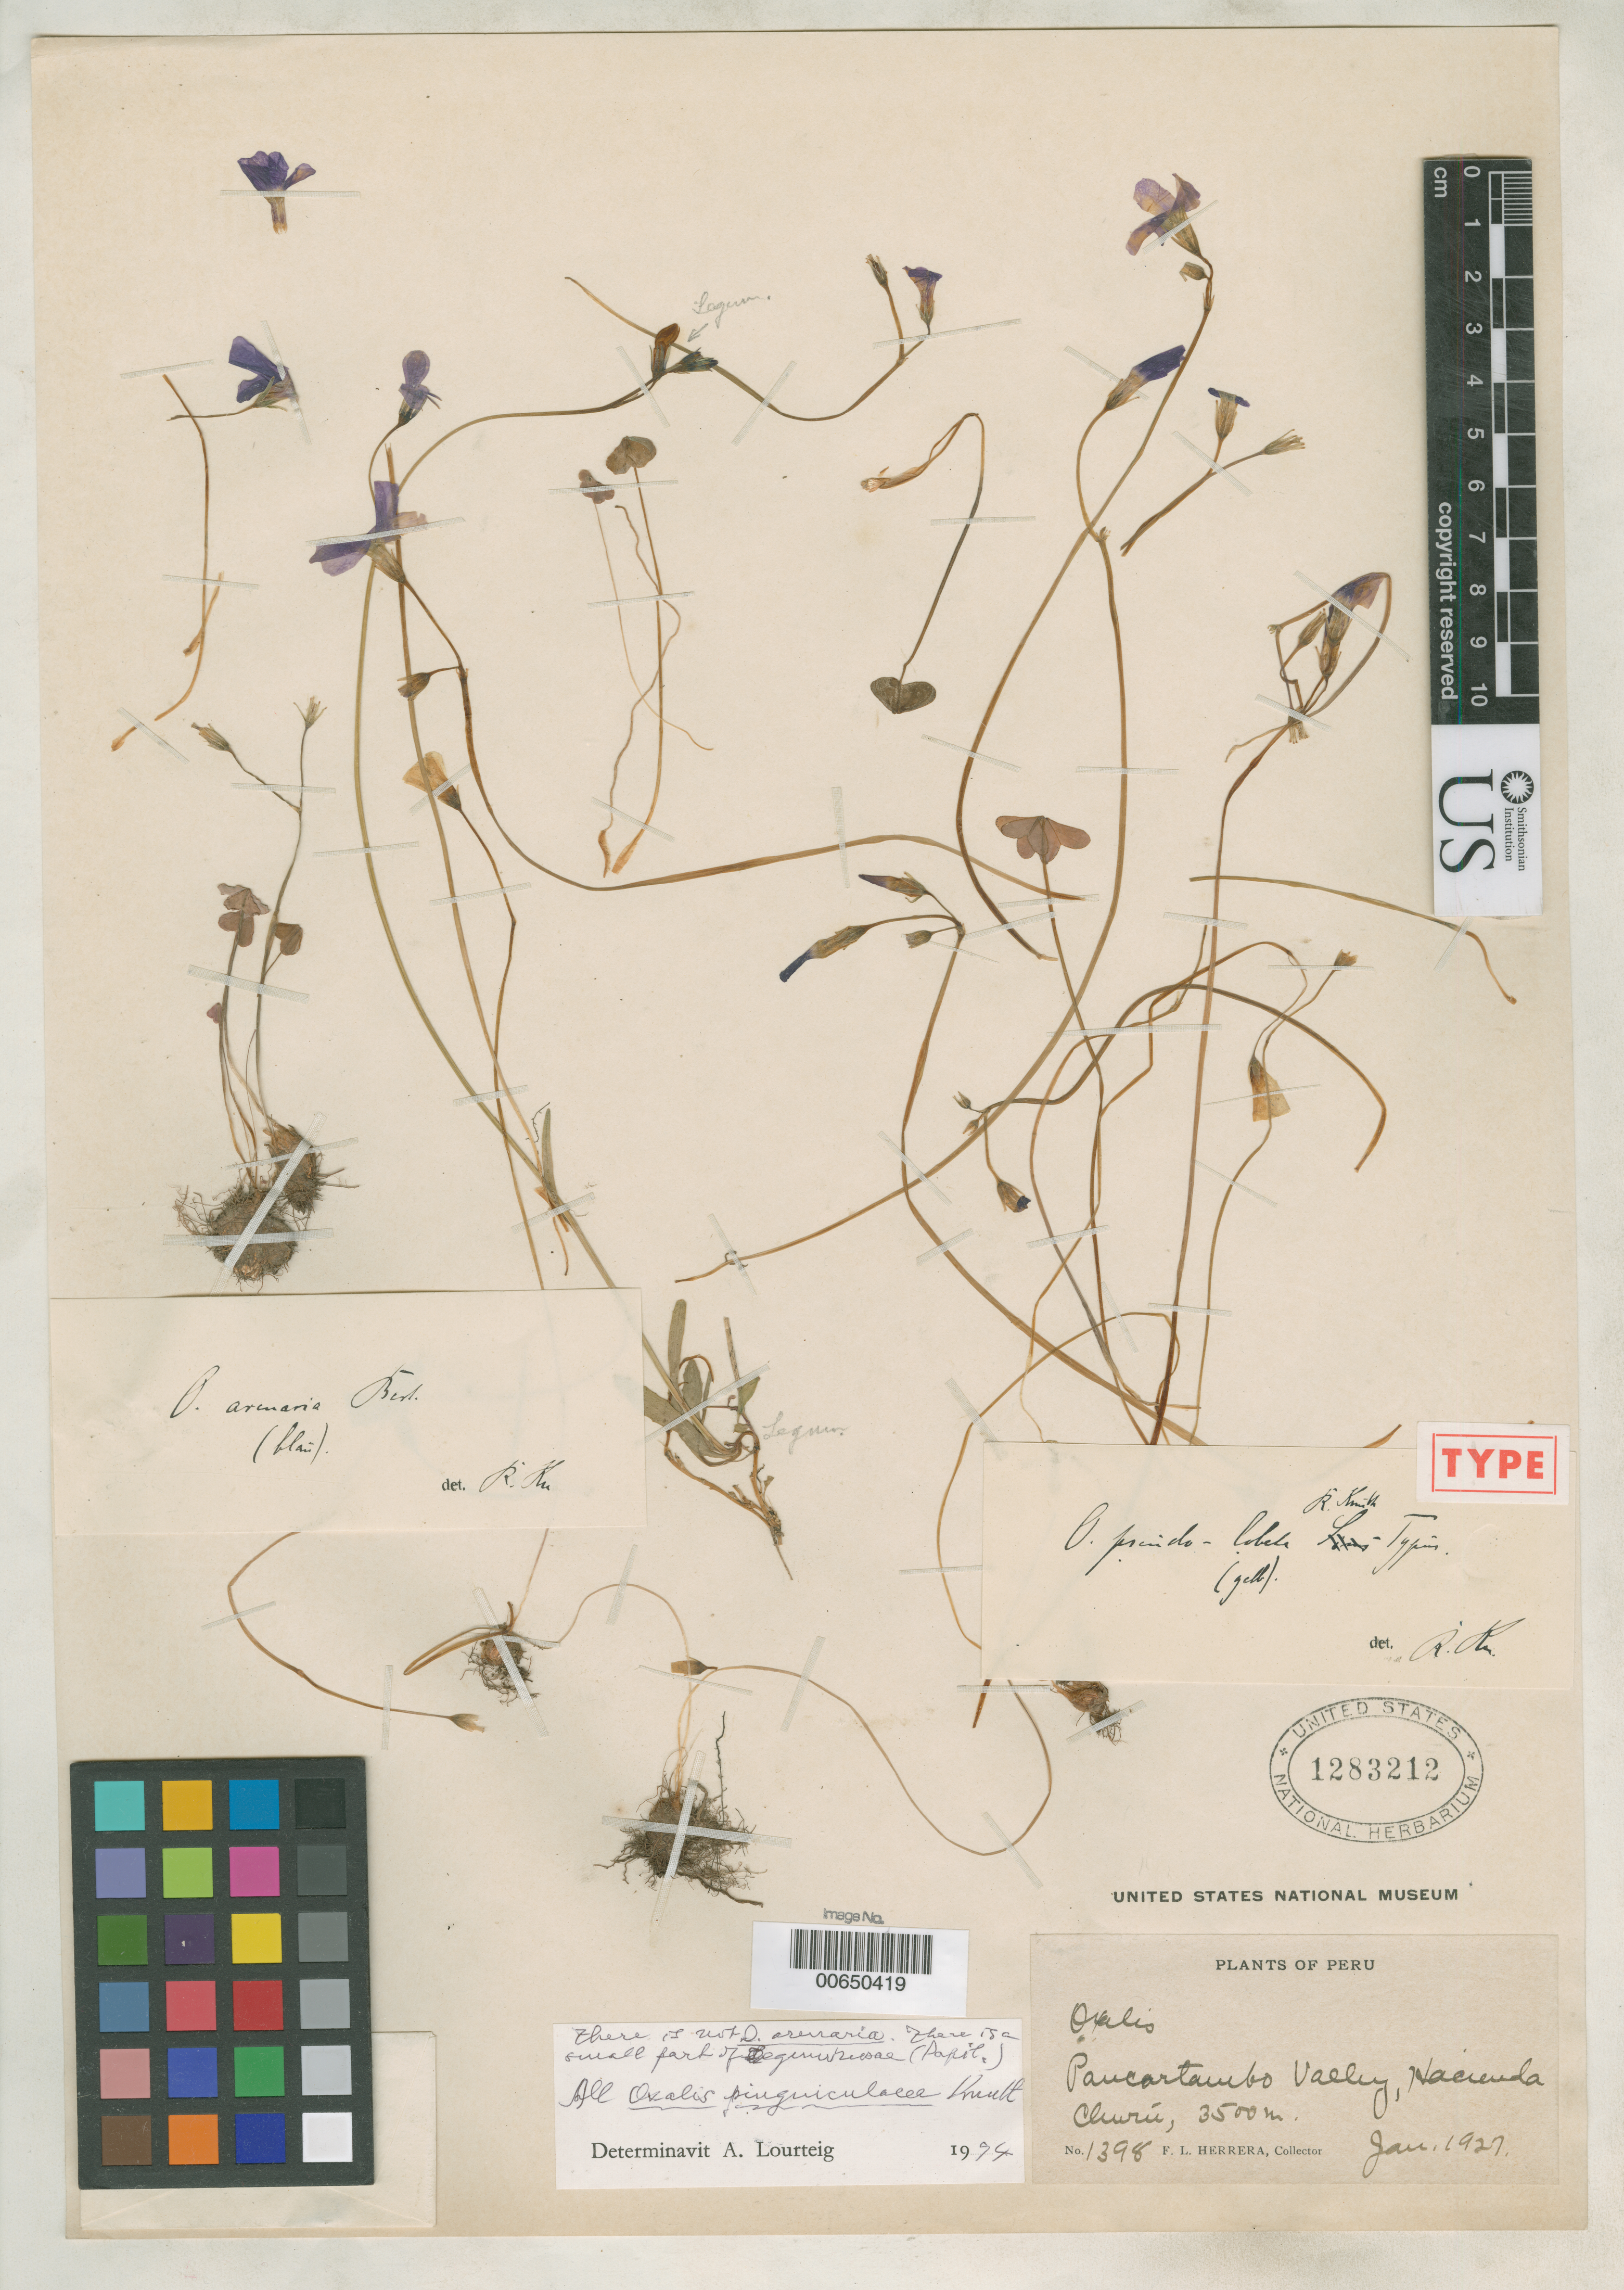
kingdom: Plantae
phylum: Tracheophyta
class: Magnoliopsida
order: Oxalidales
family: Oxalidaceae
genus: Oxalis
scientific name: Oxalis pseudolobata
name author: R. Knuth in Engl.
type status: Holotype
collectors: F. L. Herrera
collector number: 1398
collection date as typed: Jan 1927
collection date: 1927-01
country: Peru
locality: Paucartambo Valley, Hacienda Churú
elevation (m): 3500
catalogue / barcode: US 1283212